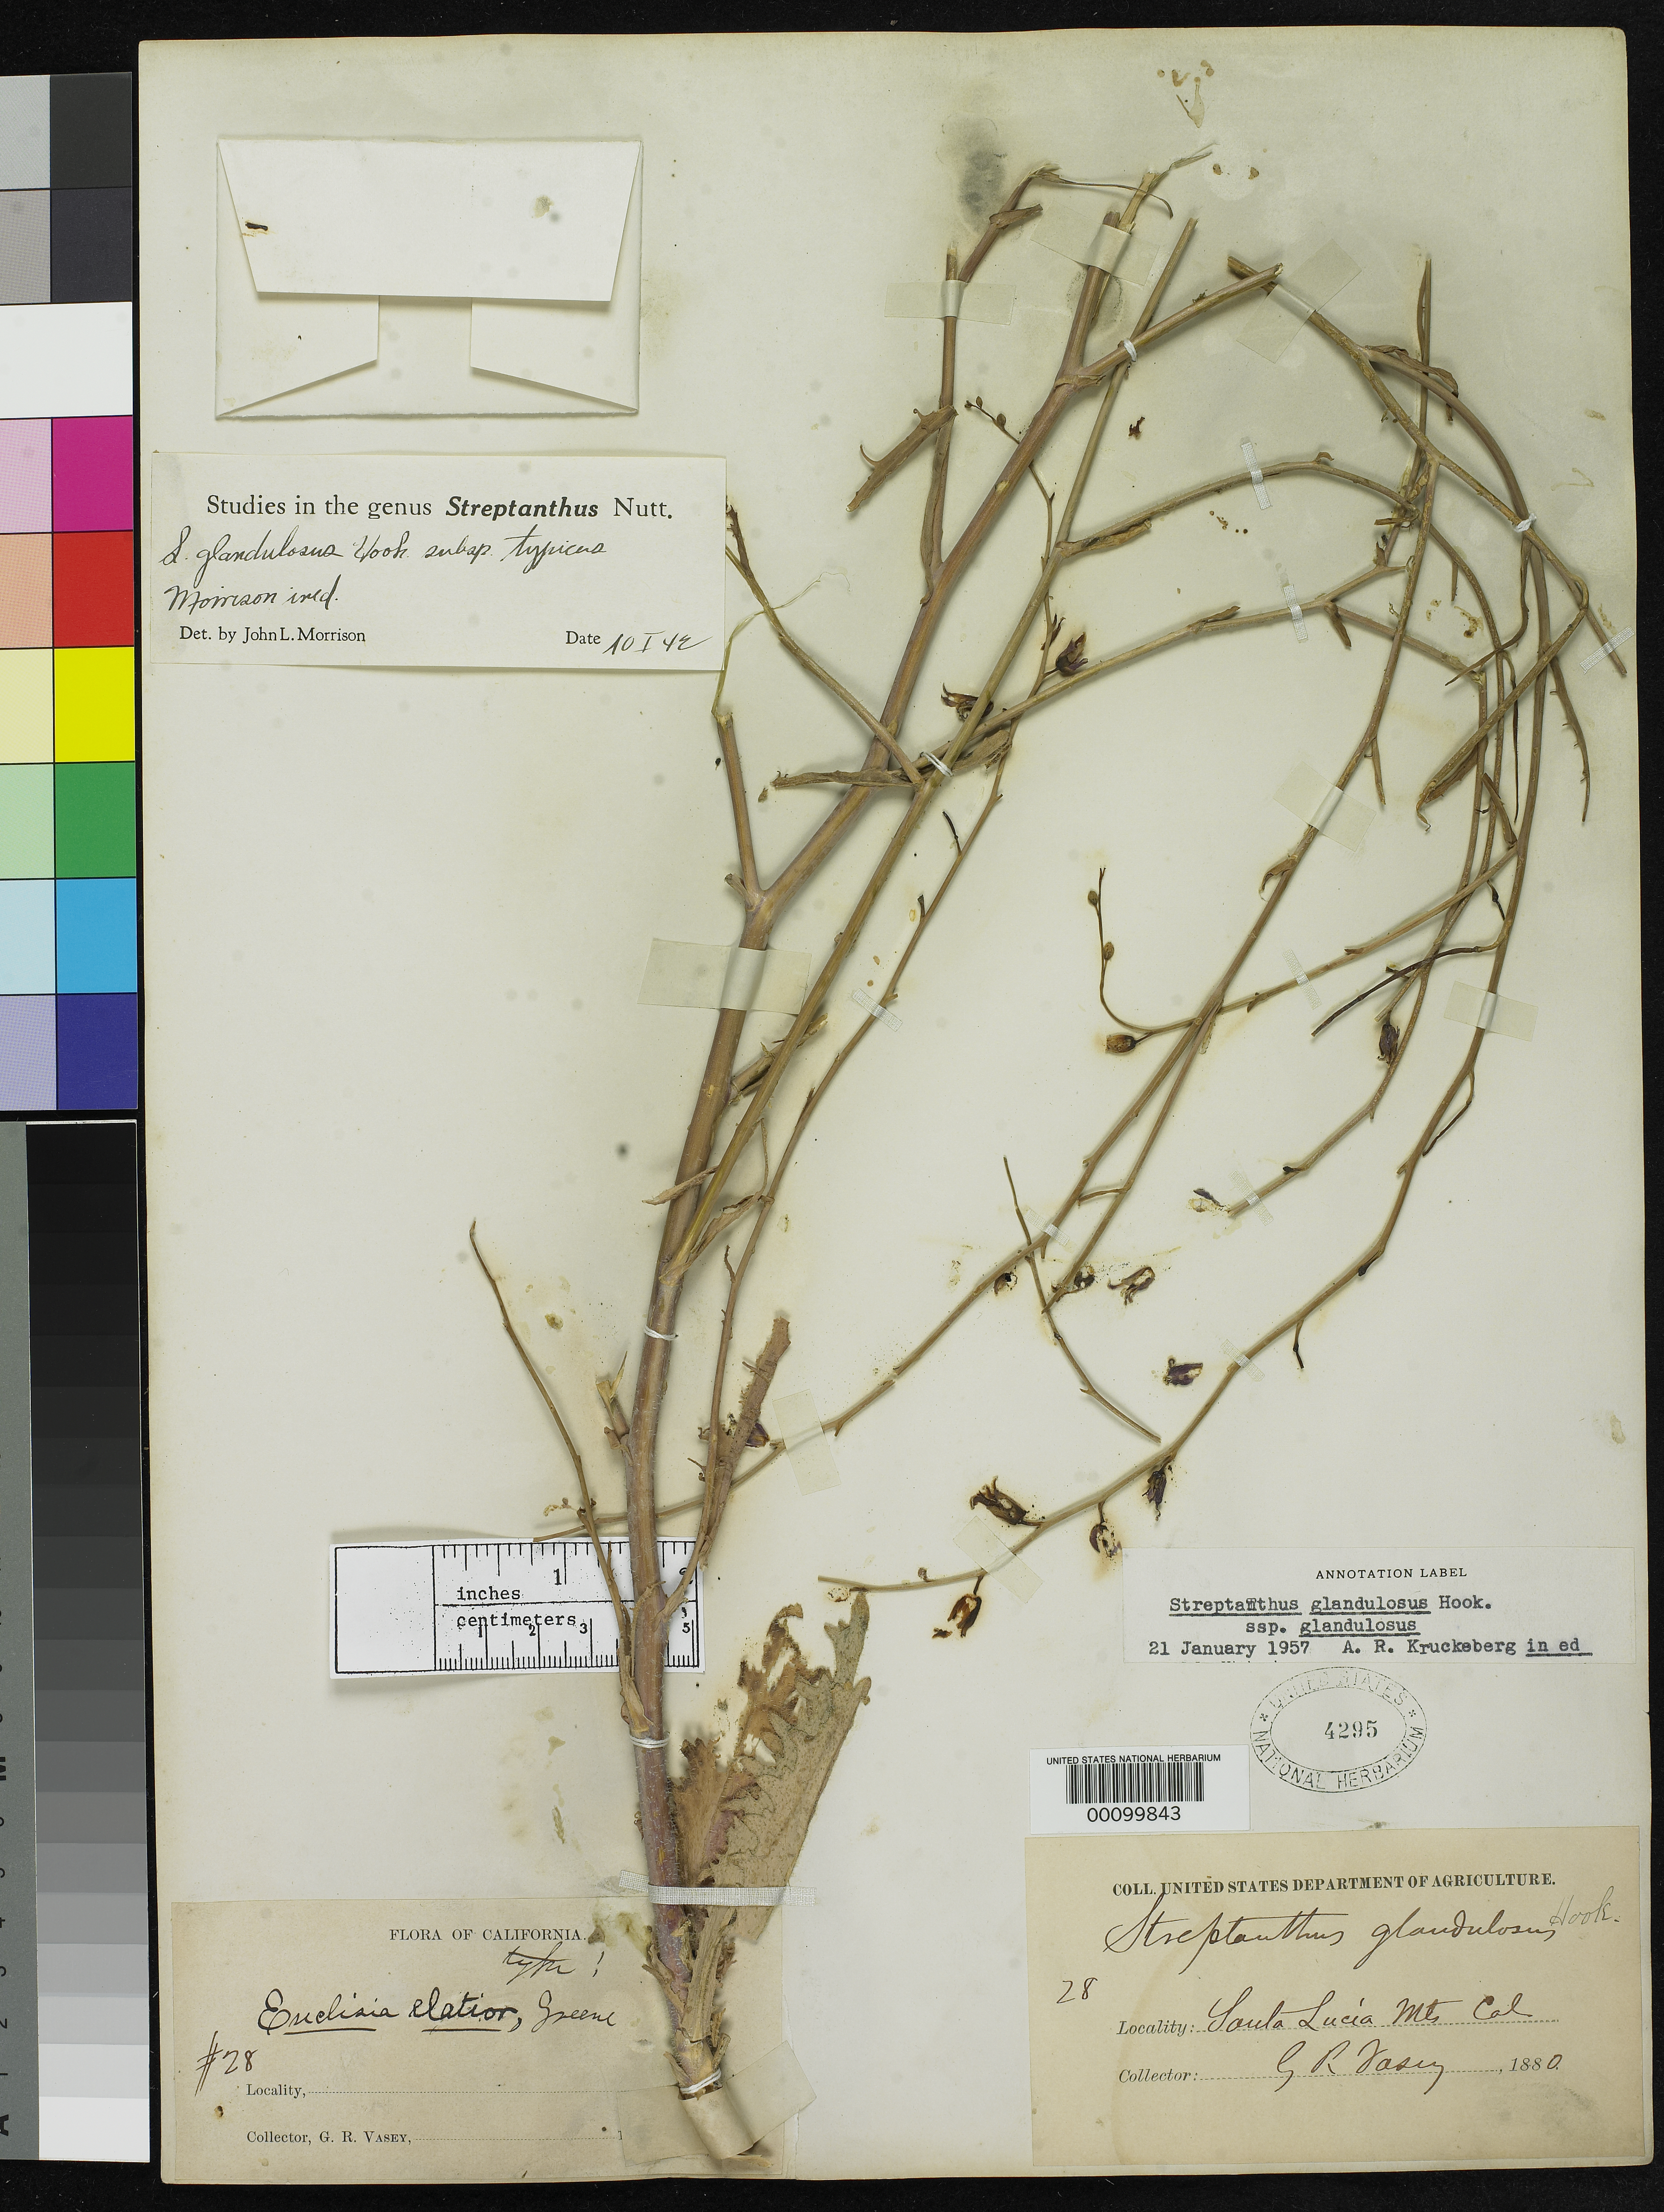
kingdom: Plantae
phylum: Tracheophyta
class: Magnoliopsida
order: Brassicales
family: Brassicaceae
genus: Euclisia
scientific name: Euclisia elatior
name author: Greene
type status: Holotype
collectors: G. R. Vasey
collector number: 28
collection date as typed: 1880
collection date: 1880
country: United States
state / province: California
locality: Santa Lucia Mountains.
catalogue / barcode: US 4295